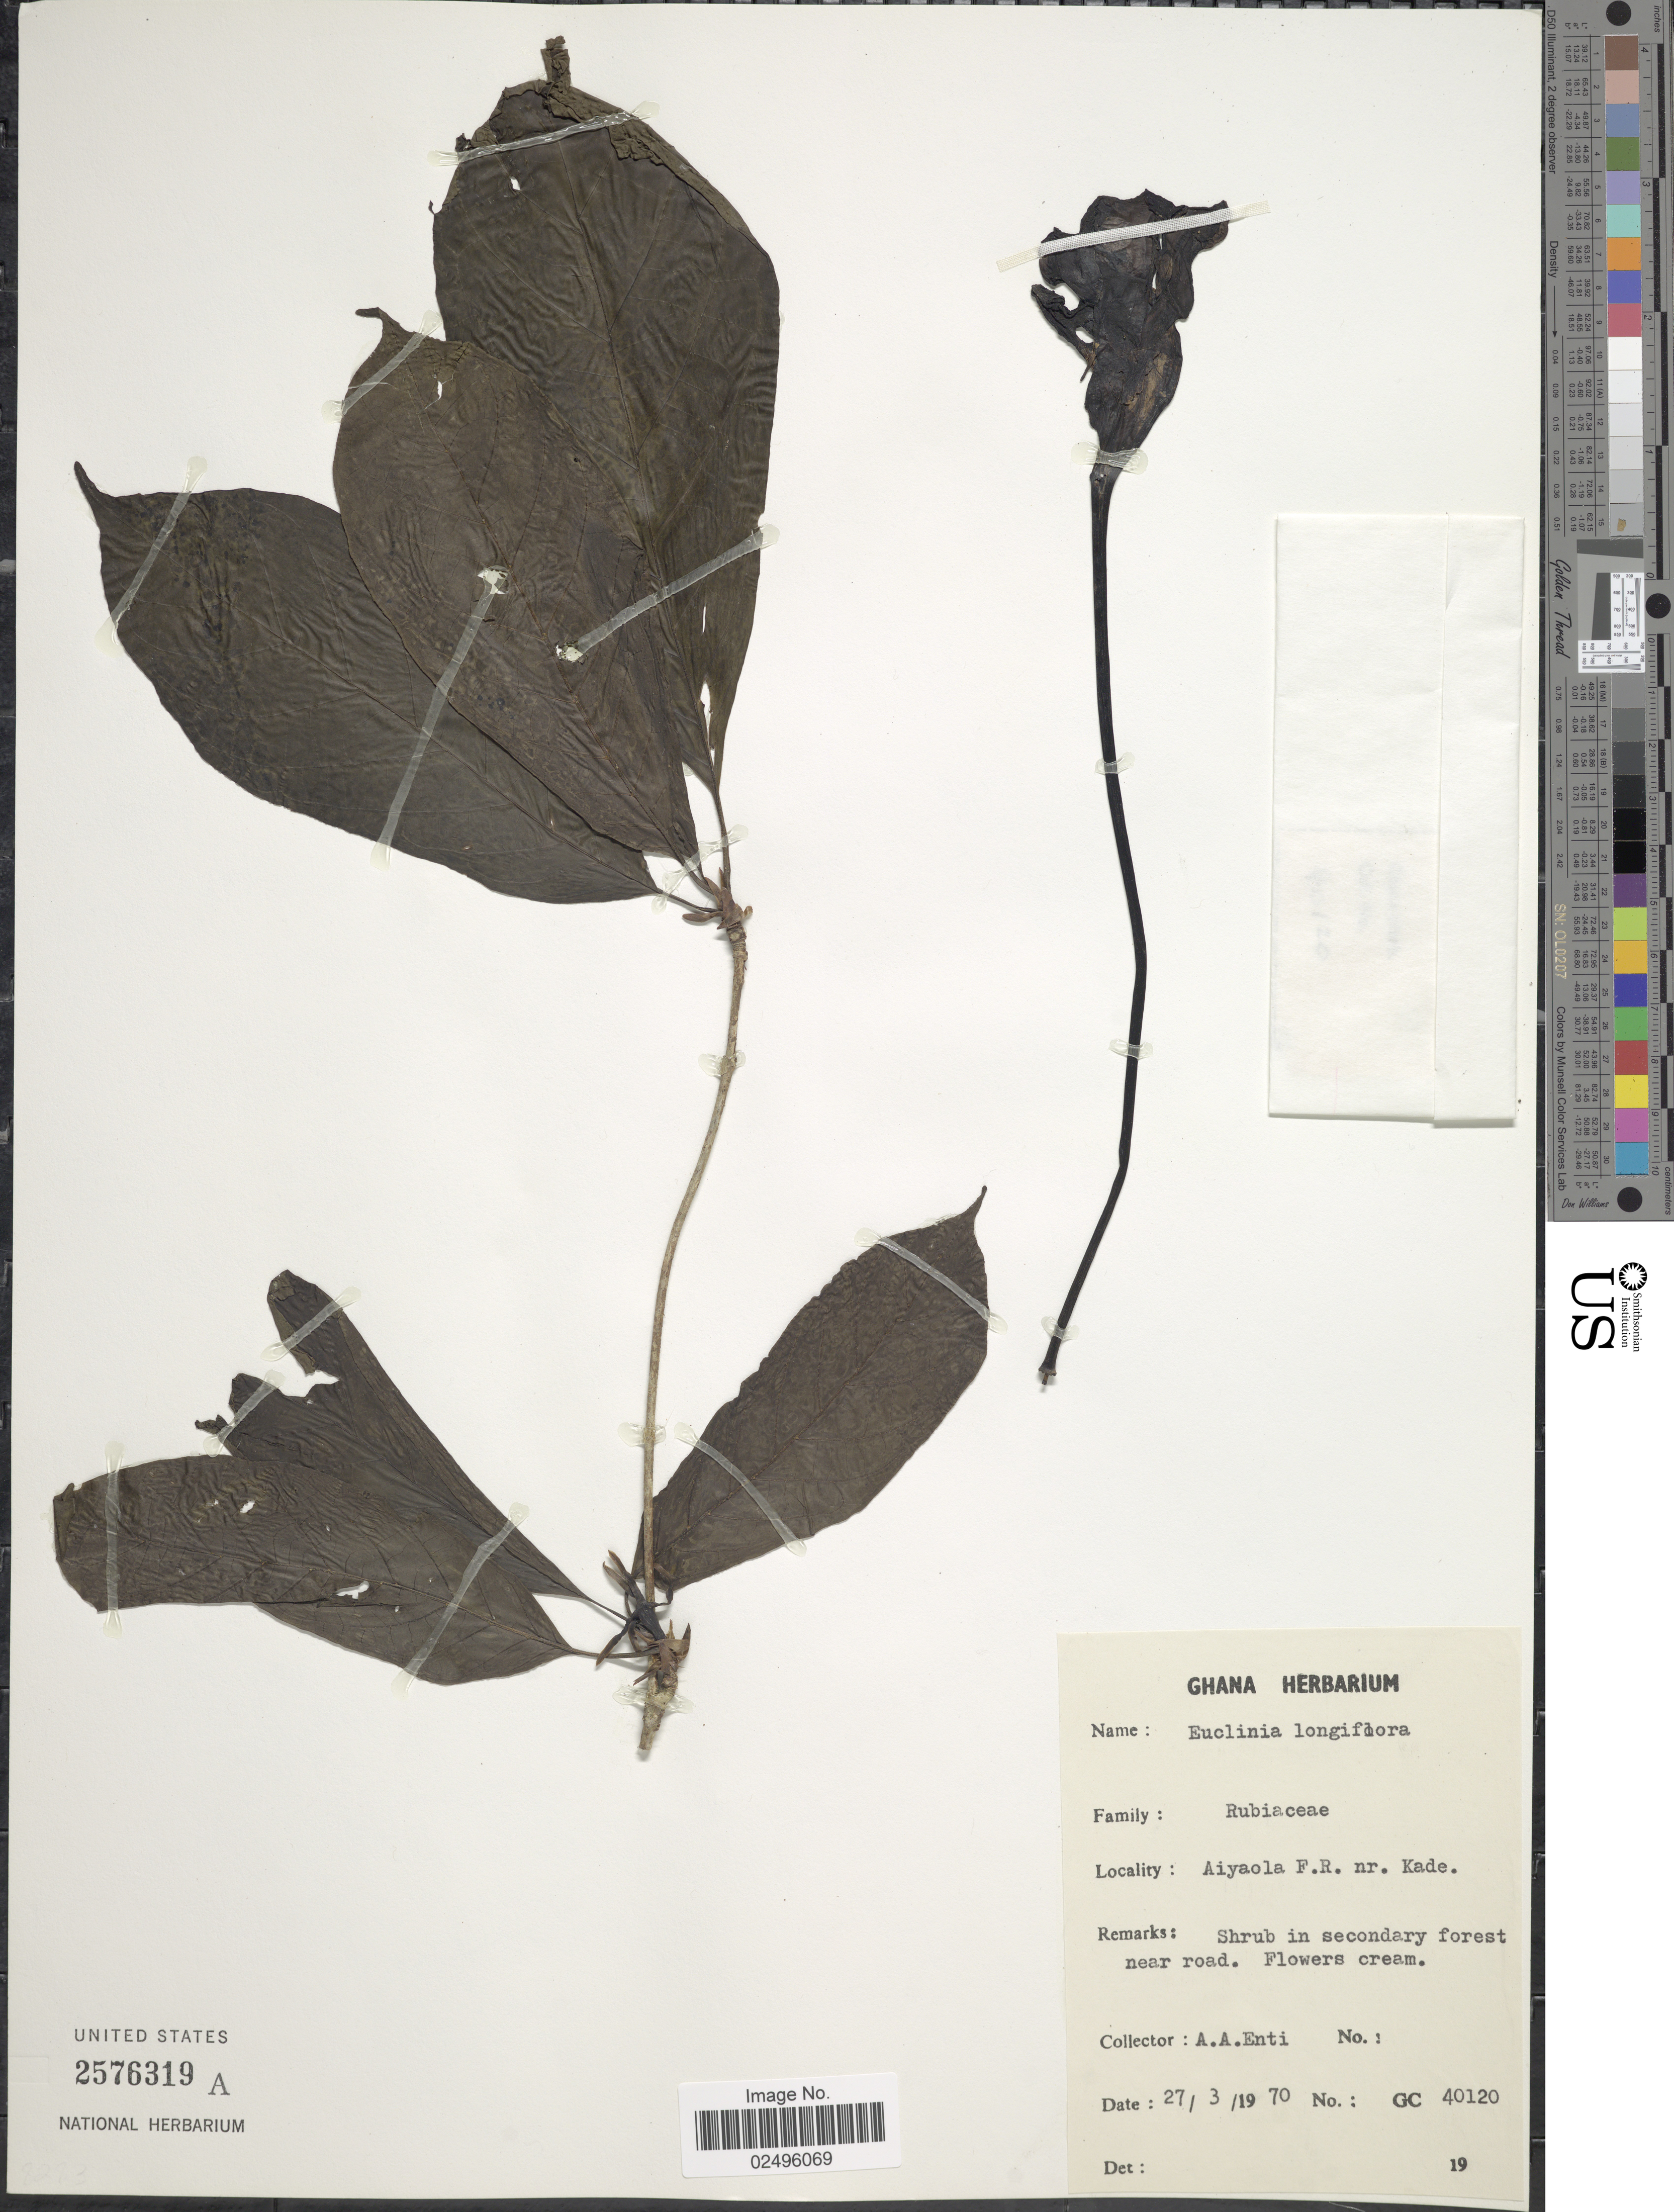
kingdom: Plantae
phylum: Tracheophyta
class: Magnoliopsida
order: Gentianales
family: Rubiaceae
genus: Euclinia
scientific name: Euclinia longiflora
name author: Salisb.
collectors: A. Enti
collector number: GC 40120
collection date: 1970-03-27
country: Ghana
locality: Aiyaola F. R. nr Kade, Shrub in secondary forest near road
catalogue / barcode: US 2576319A